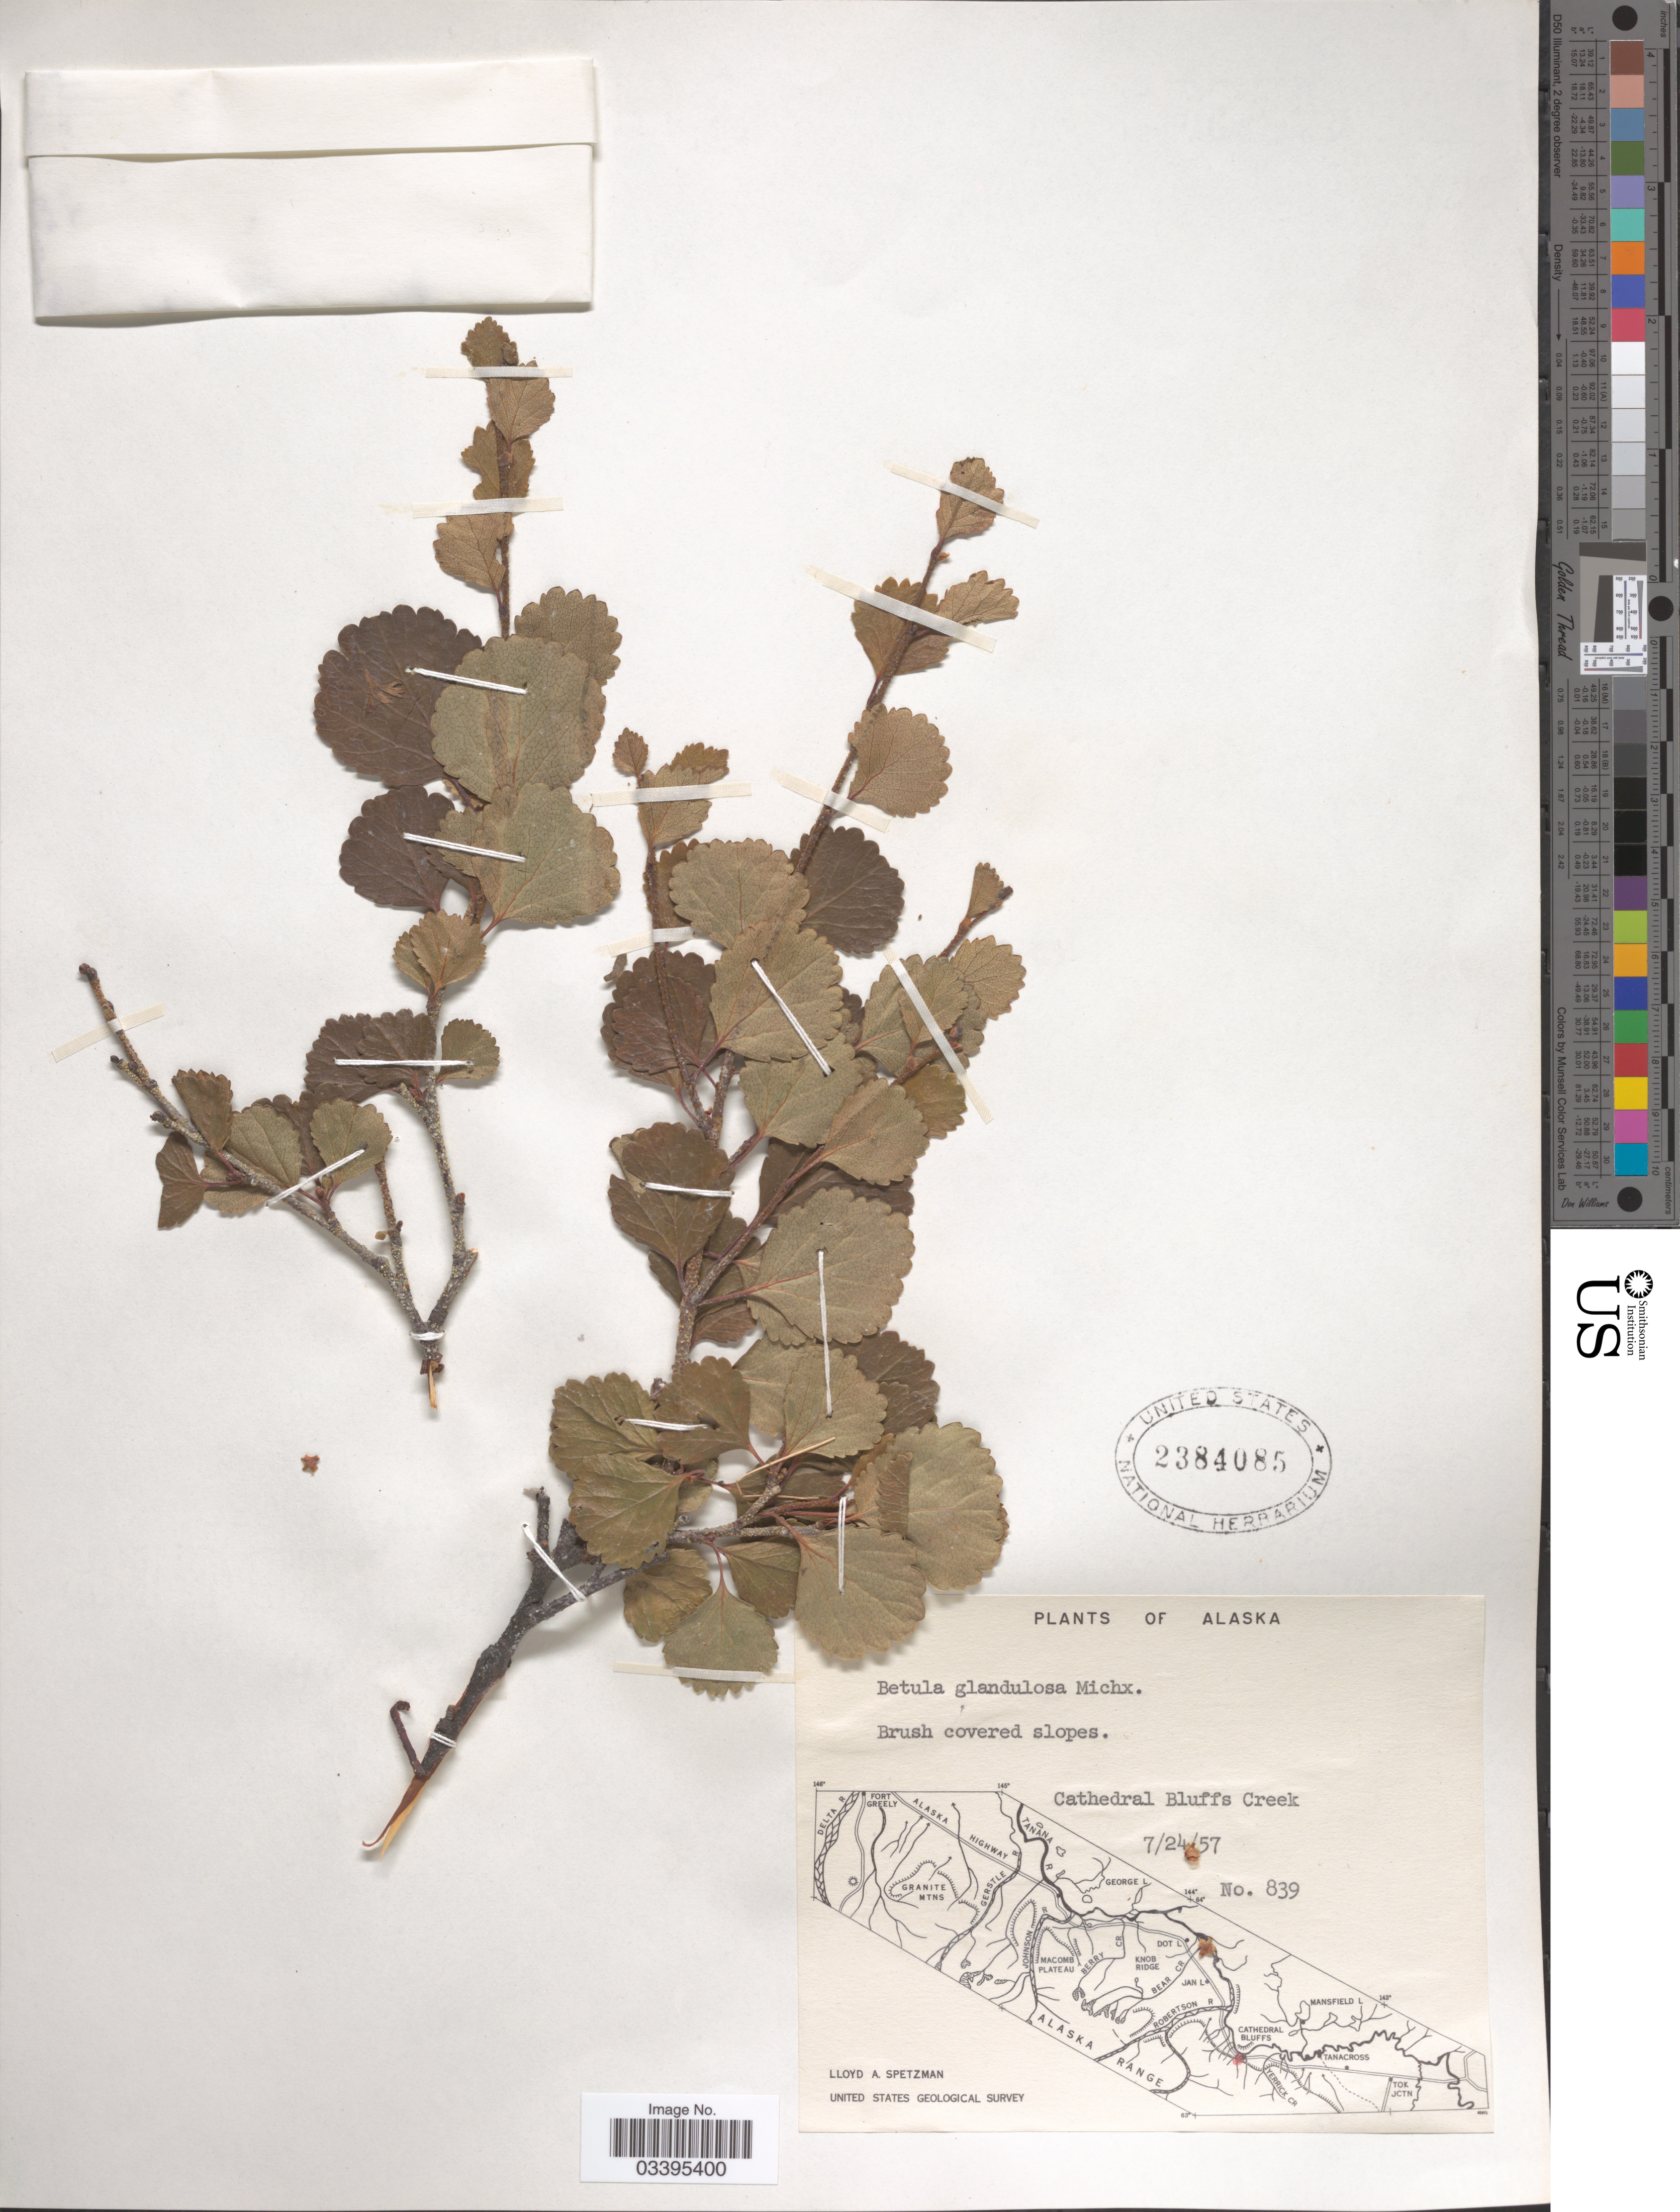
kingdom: Plantae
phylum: Tracheophyta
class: Magnoliopsida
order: Fagales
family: Betulaceae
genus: Betula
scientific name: Betula glandulosa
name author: Michx.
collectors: L. Spetzman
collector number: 839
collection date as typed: Transcribed d/m/y: 24/7/57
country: United States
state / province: Alaska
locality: Cathedral Bluffs Creek.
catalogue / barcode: US 2384085